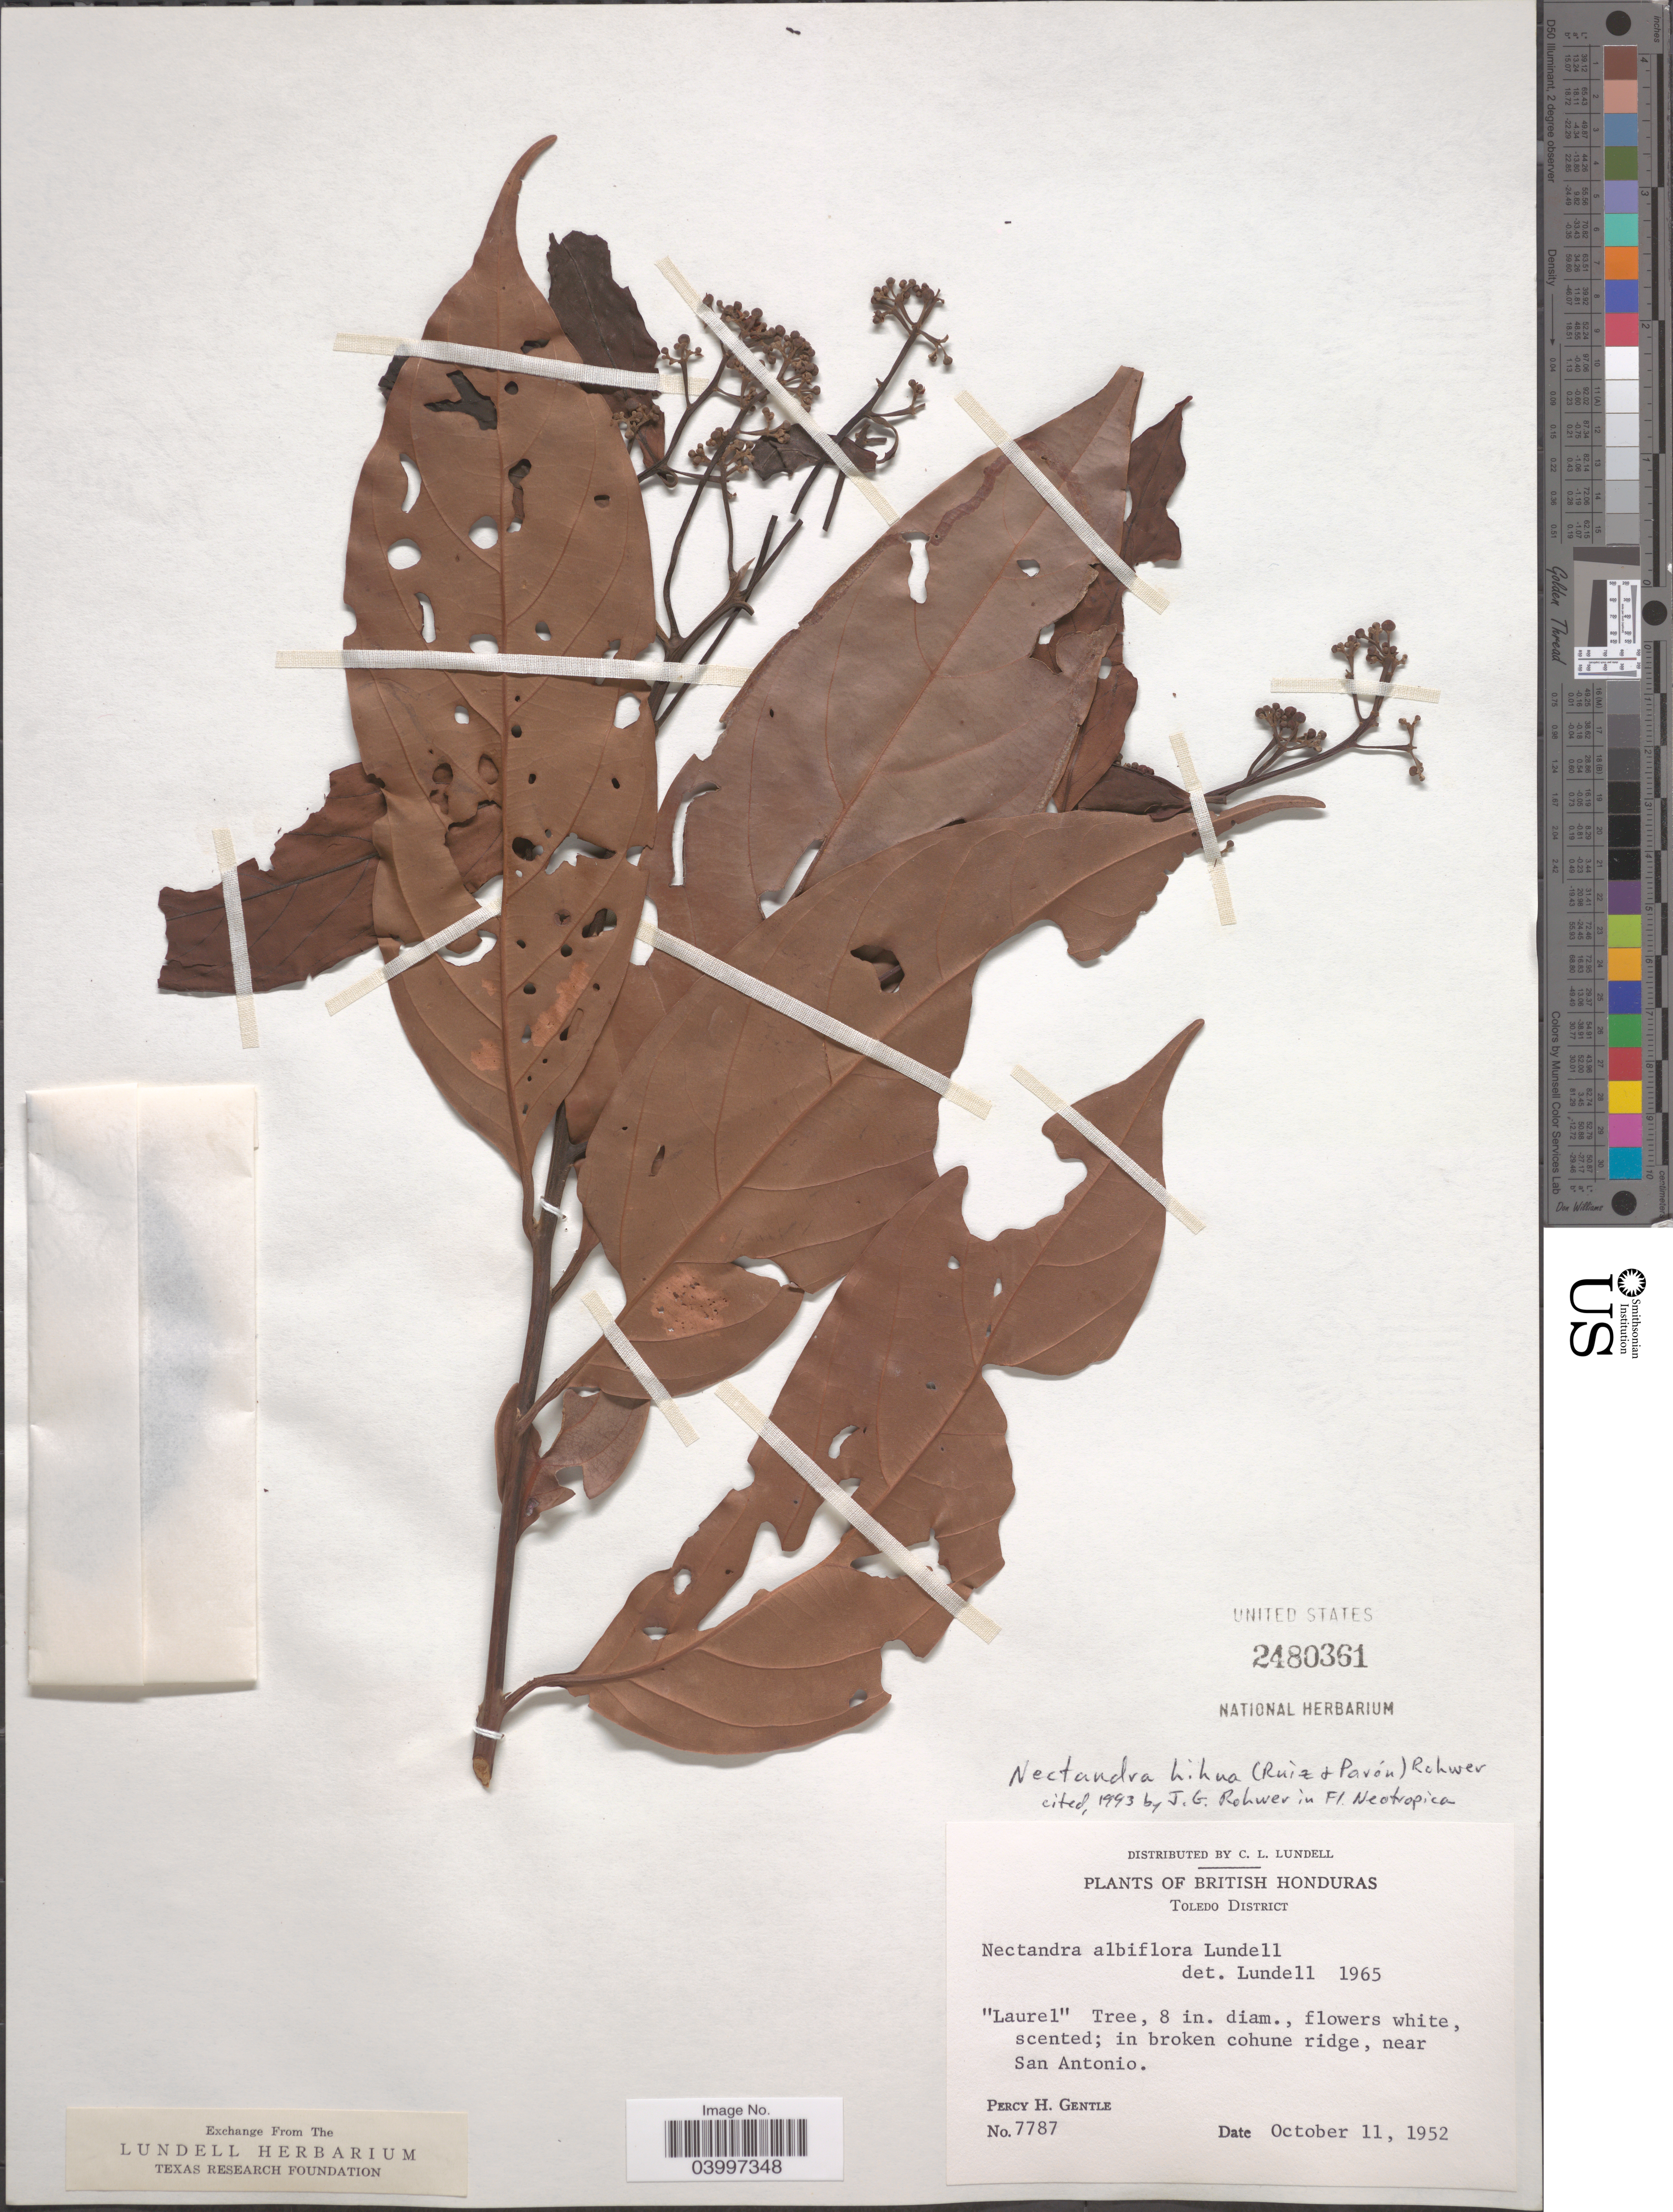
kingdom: Plantae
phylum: Tracheophyta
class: Magnoliopsida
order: Laurales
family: Lauraceae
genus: Nectandra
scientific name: Nectandra hihua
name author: (Ruiz & Pav.) Rohwer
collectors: P. H. Gentle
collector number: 7787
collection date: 1952-10-11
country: Belize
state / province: Toledo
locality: British Honduras. Toledo District. Near San Antonio.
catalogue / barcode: US 2480361